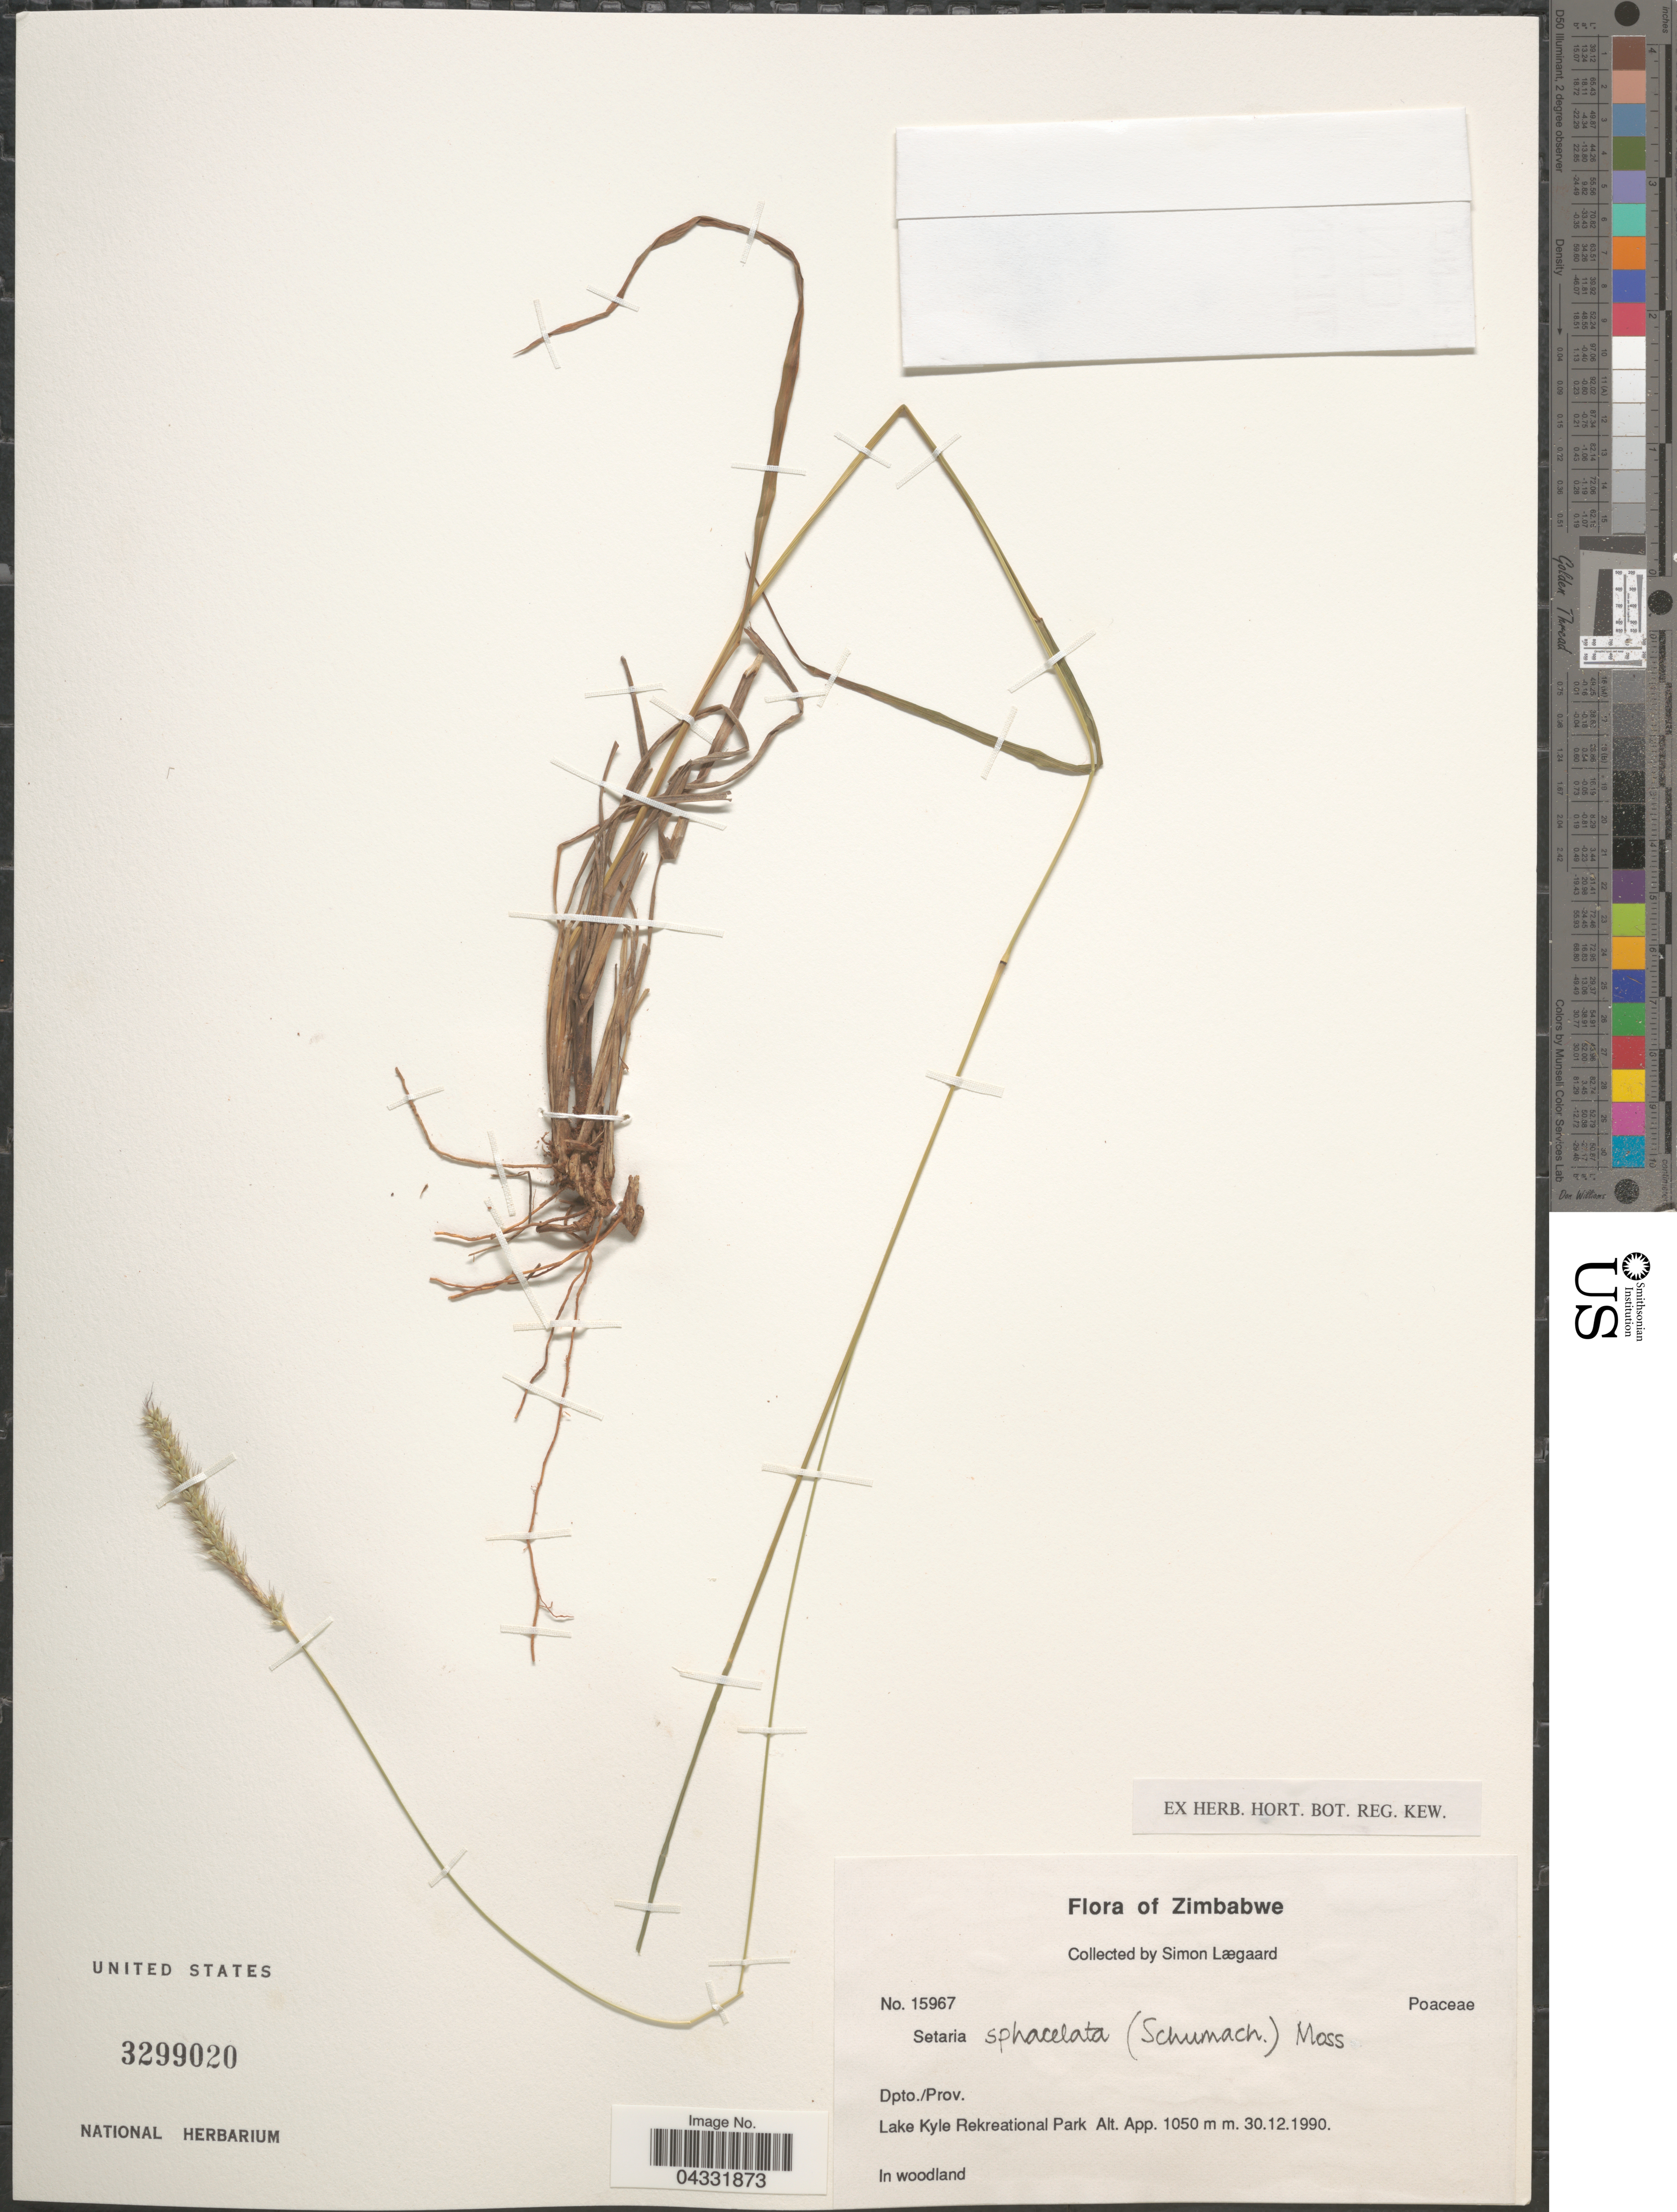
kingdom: Plantae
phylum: Tracheophyta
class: Liliopsida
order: Poales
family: Poaceae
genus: Setaria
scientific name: Setaria sphacelata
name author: (Schumach.) Stapf & Hubb. ex Moss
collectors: S. Lægaard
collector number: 15967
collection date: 1990-12-30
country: Zimbabwe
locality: Lake Kyle Rekreational Park.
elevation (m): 1050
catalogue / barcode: US 3299020